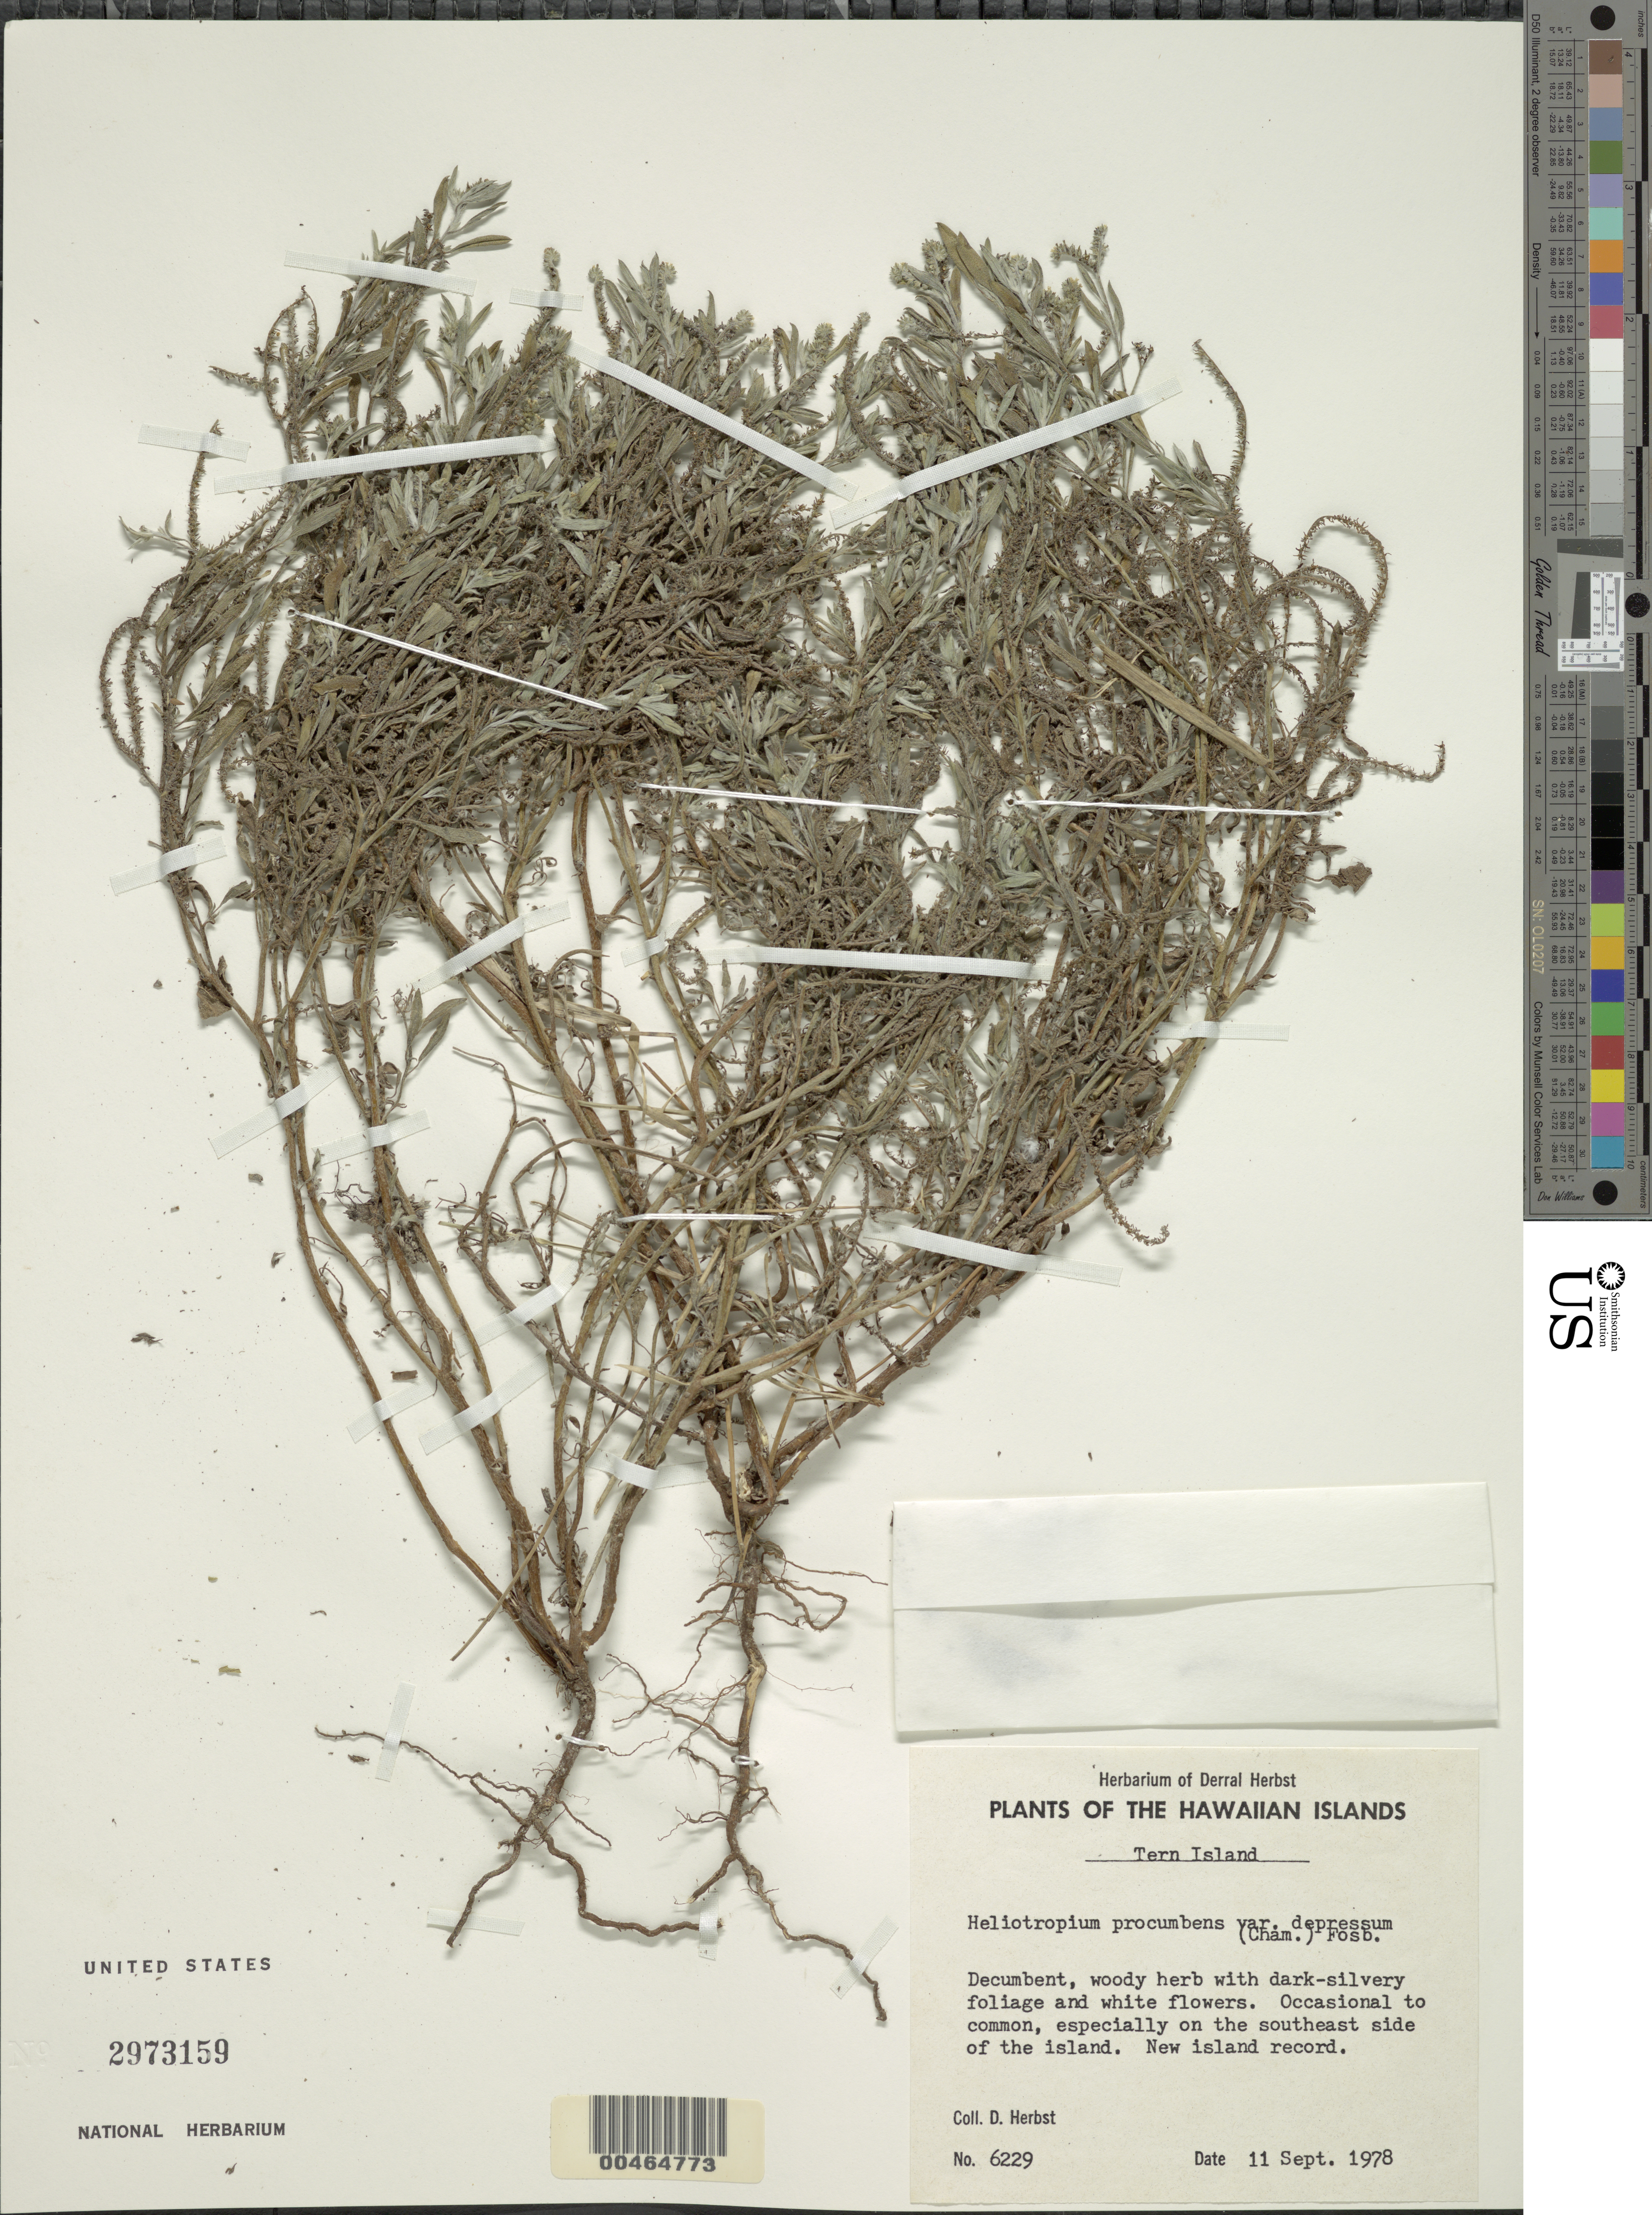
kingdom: Plantae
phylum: Tracheophyta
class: Magnoliopsida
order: Boraginales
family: Heliotropiaceae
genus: Euploca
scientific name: Euploca procumbens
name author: (Mill.) Diane & Hilger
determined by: Wagner, W. L., (BOT), Smithsonian Institution - National Museum of Natural History (UNITED STATES)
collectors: D. R. Herbst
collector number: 6229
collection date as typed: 11 Sep 1978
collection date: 1978-09-11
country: United States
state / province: Hawaii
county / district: Honolulu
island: Oahu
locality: Tern Island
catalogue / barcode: US 2973159